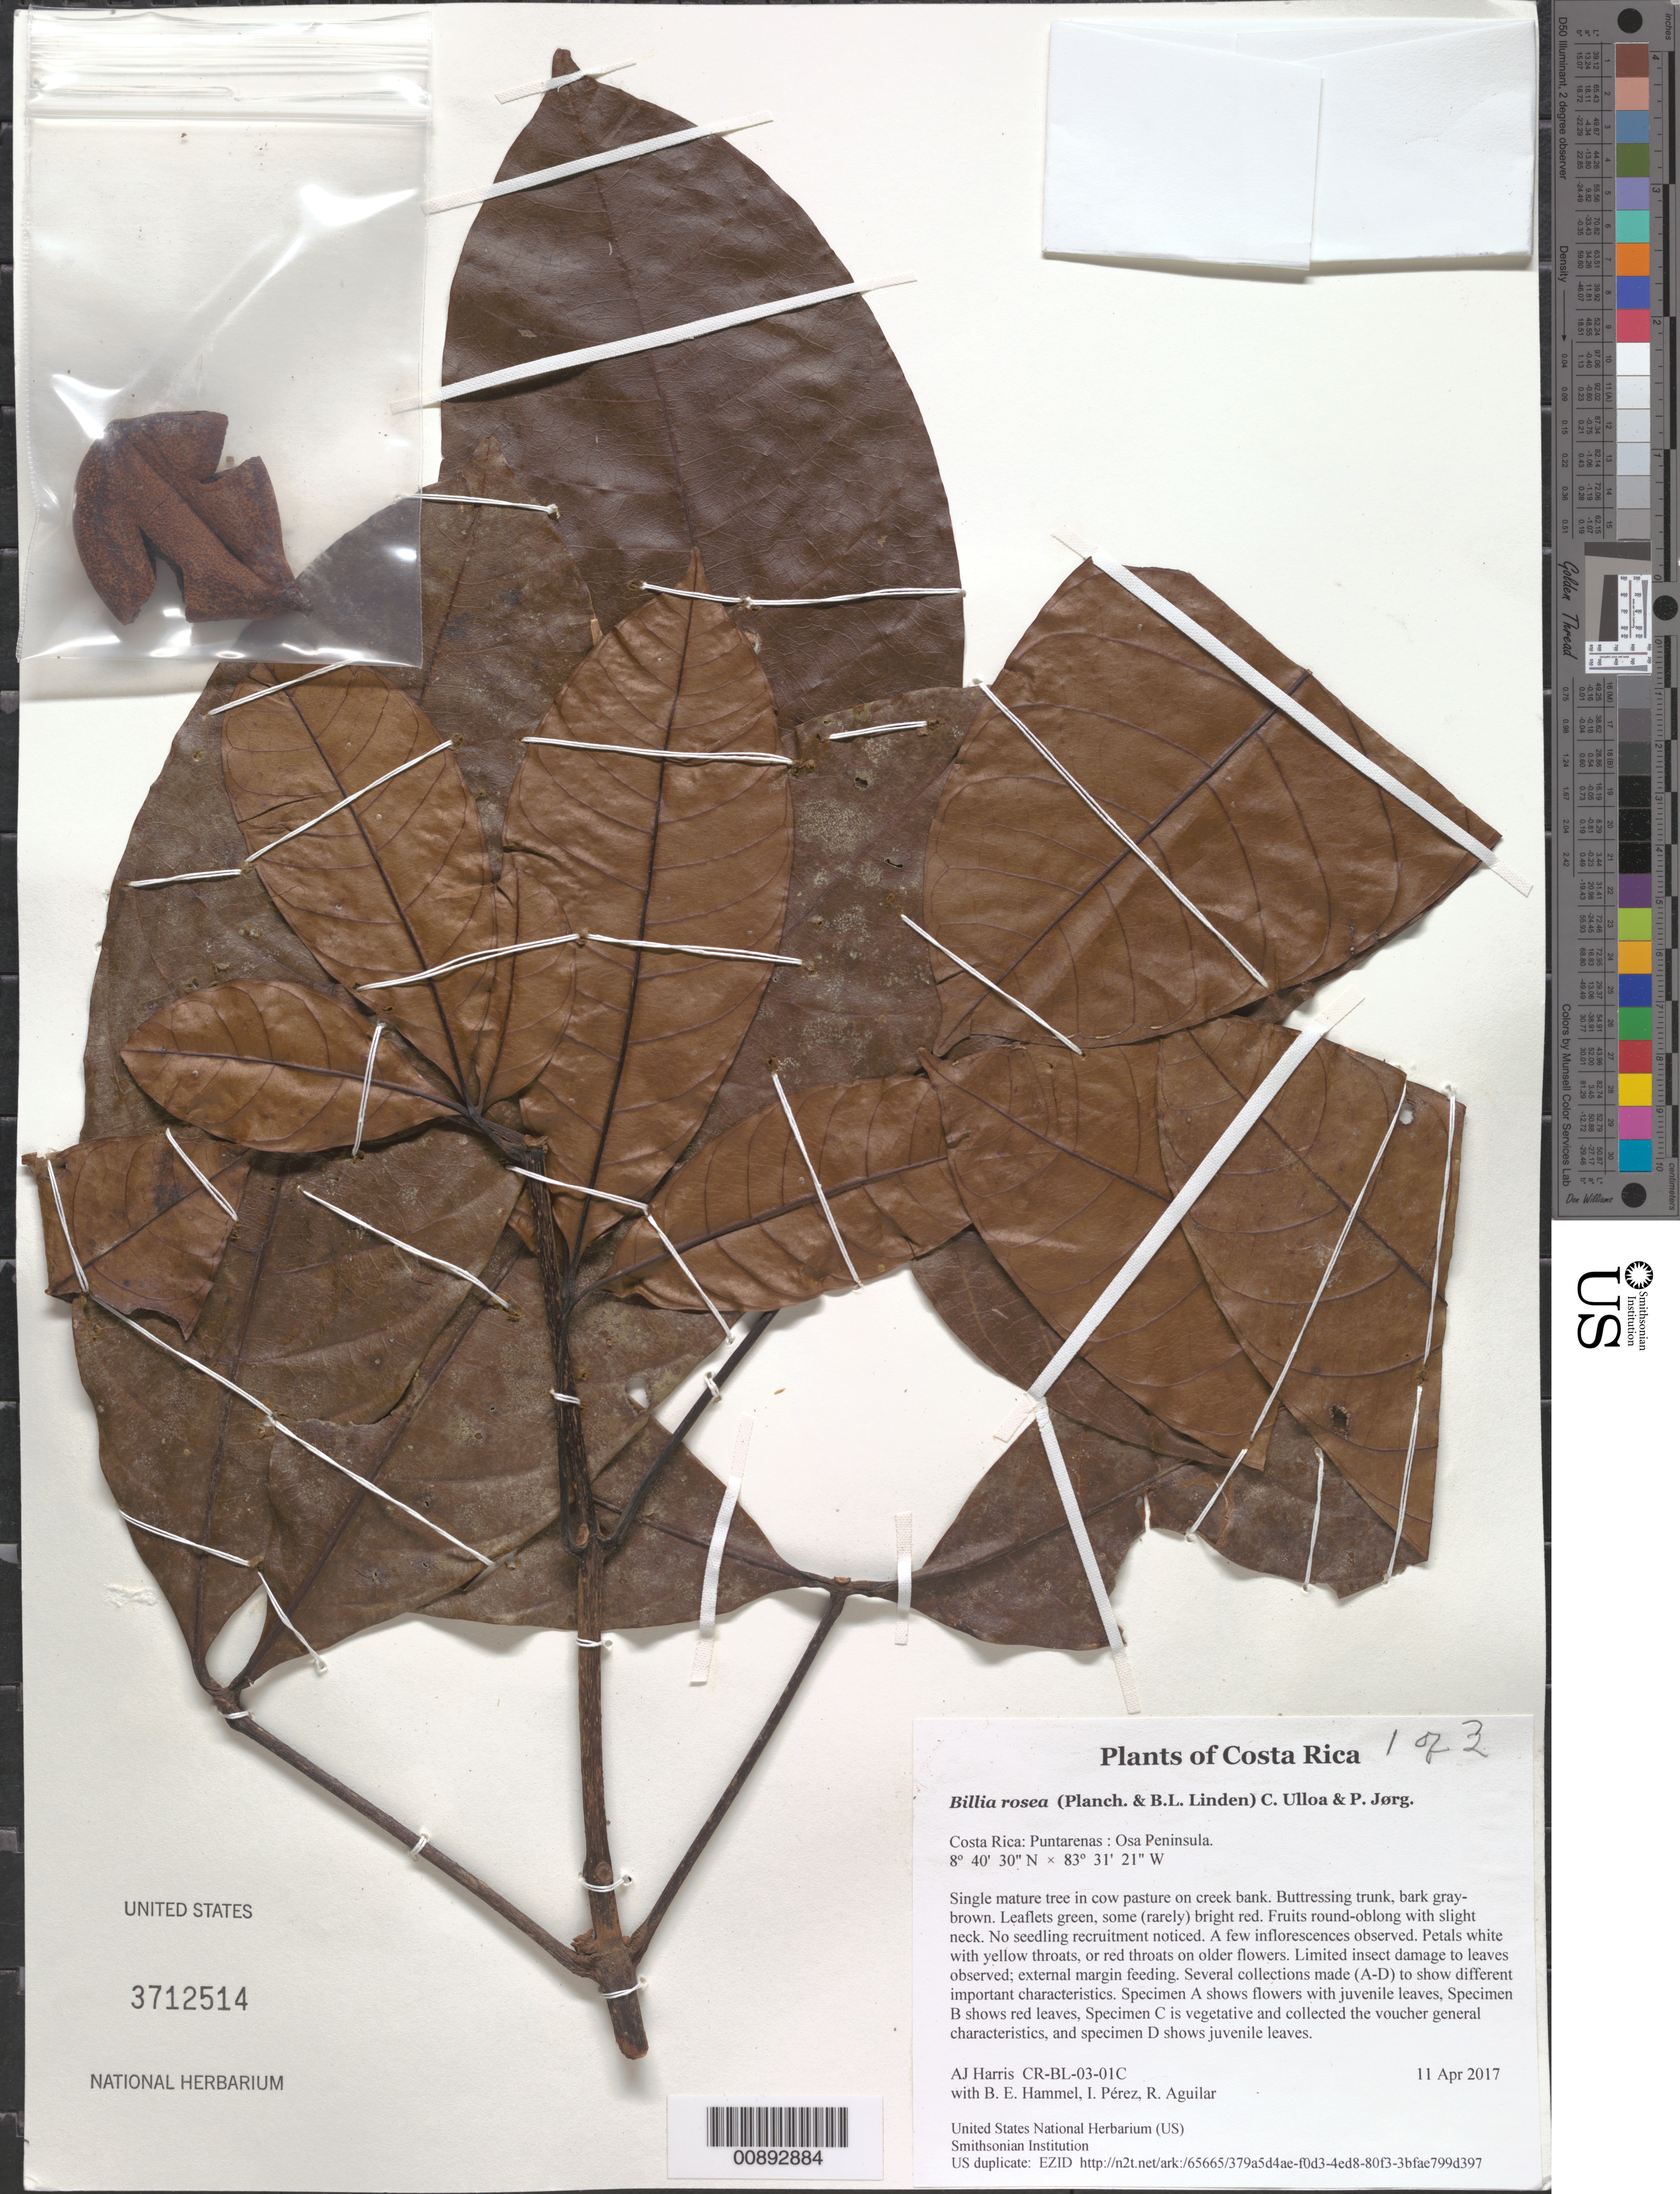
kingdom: Plantae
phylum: Tracheophyta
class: Magnoliopsida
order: Sapindales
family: Sapindaceae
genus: Billia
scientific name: Billia rosea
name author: (Planch. & Linden) C. Ulloa & P.M. Jørg.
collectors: A. J. Harris, B. Hammel, I. Pérez & R. Aguilar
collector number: CR-BL-03-01C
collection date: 2017-04-11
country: Costa Rica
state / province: Puntarenas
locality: Osa Peninsula.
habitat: Single mature tree in cow pasture on creek bank.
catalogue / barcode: US 3712541